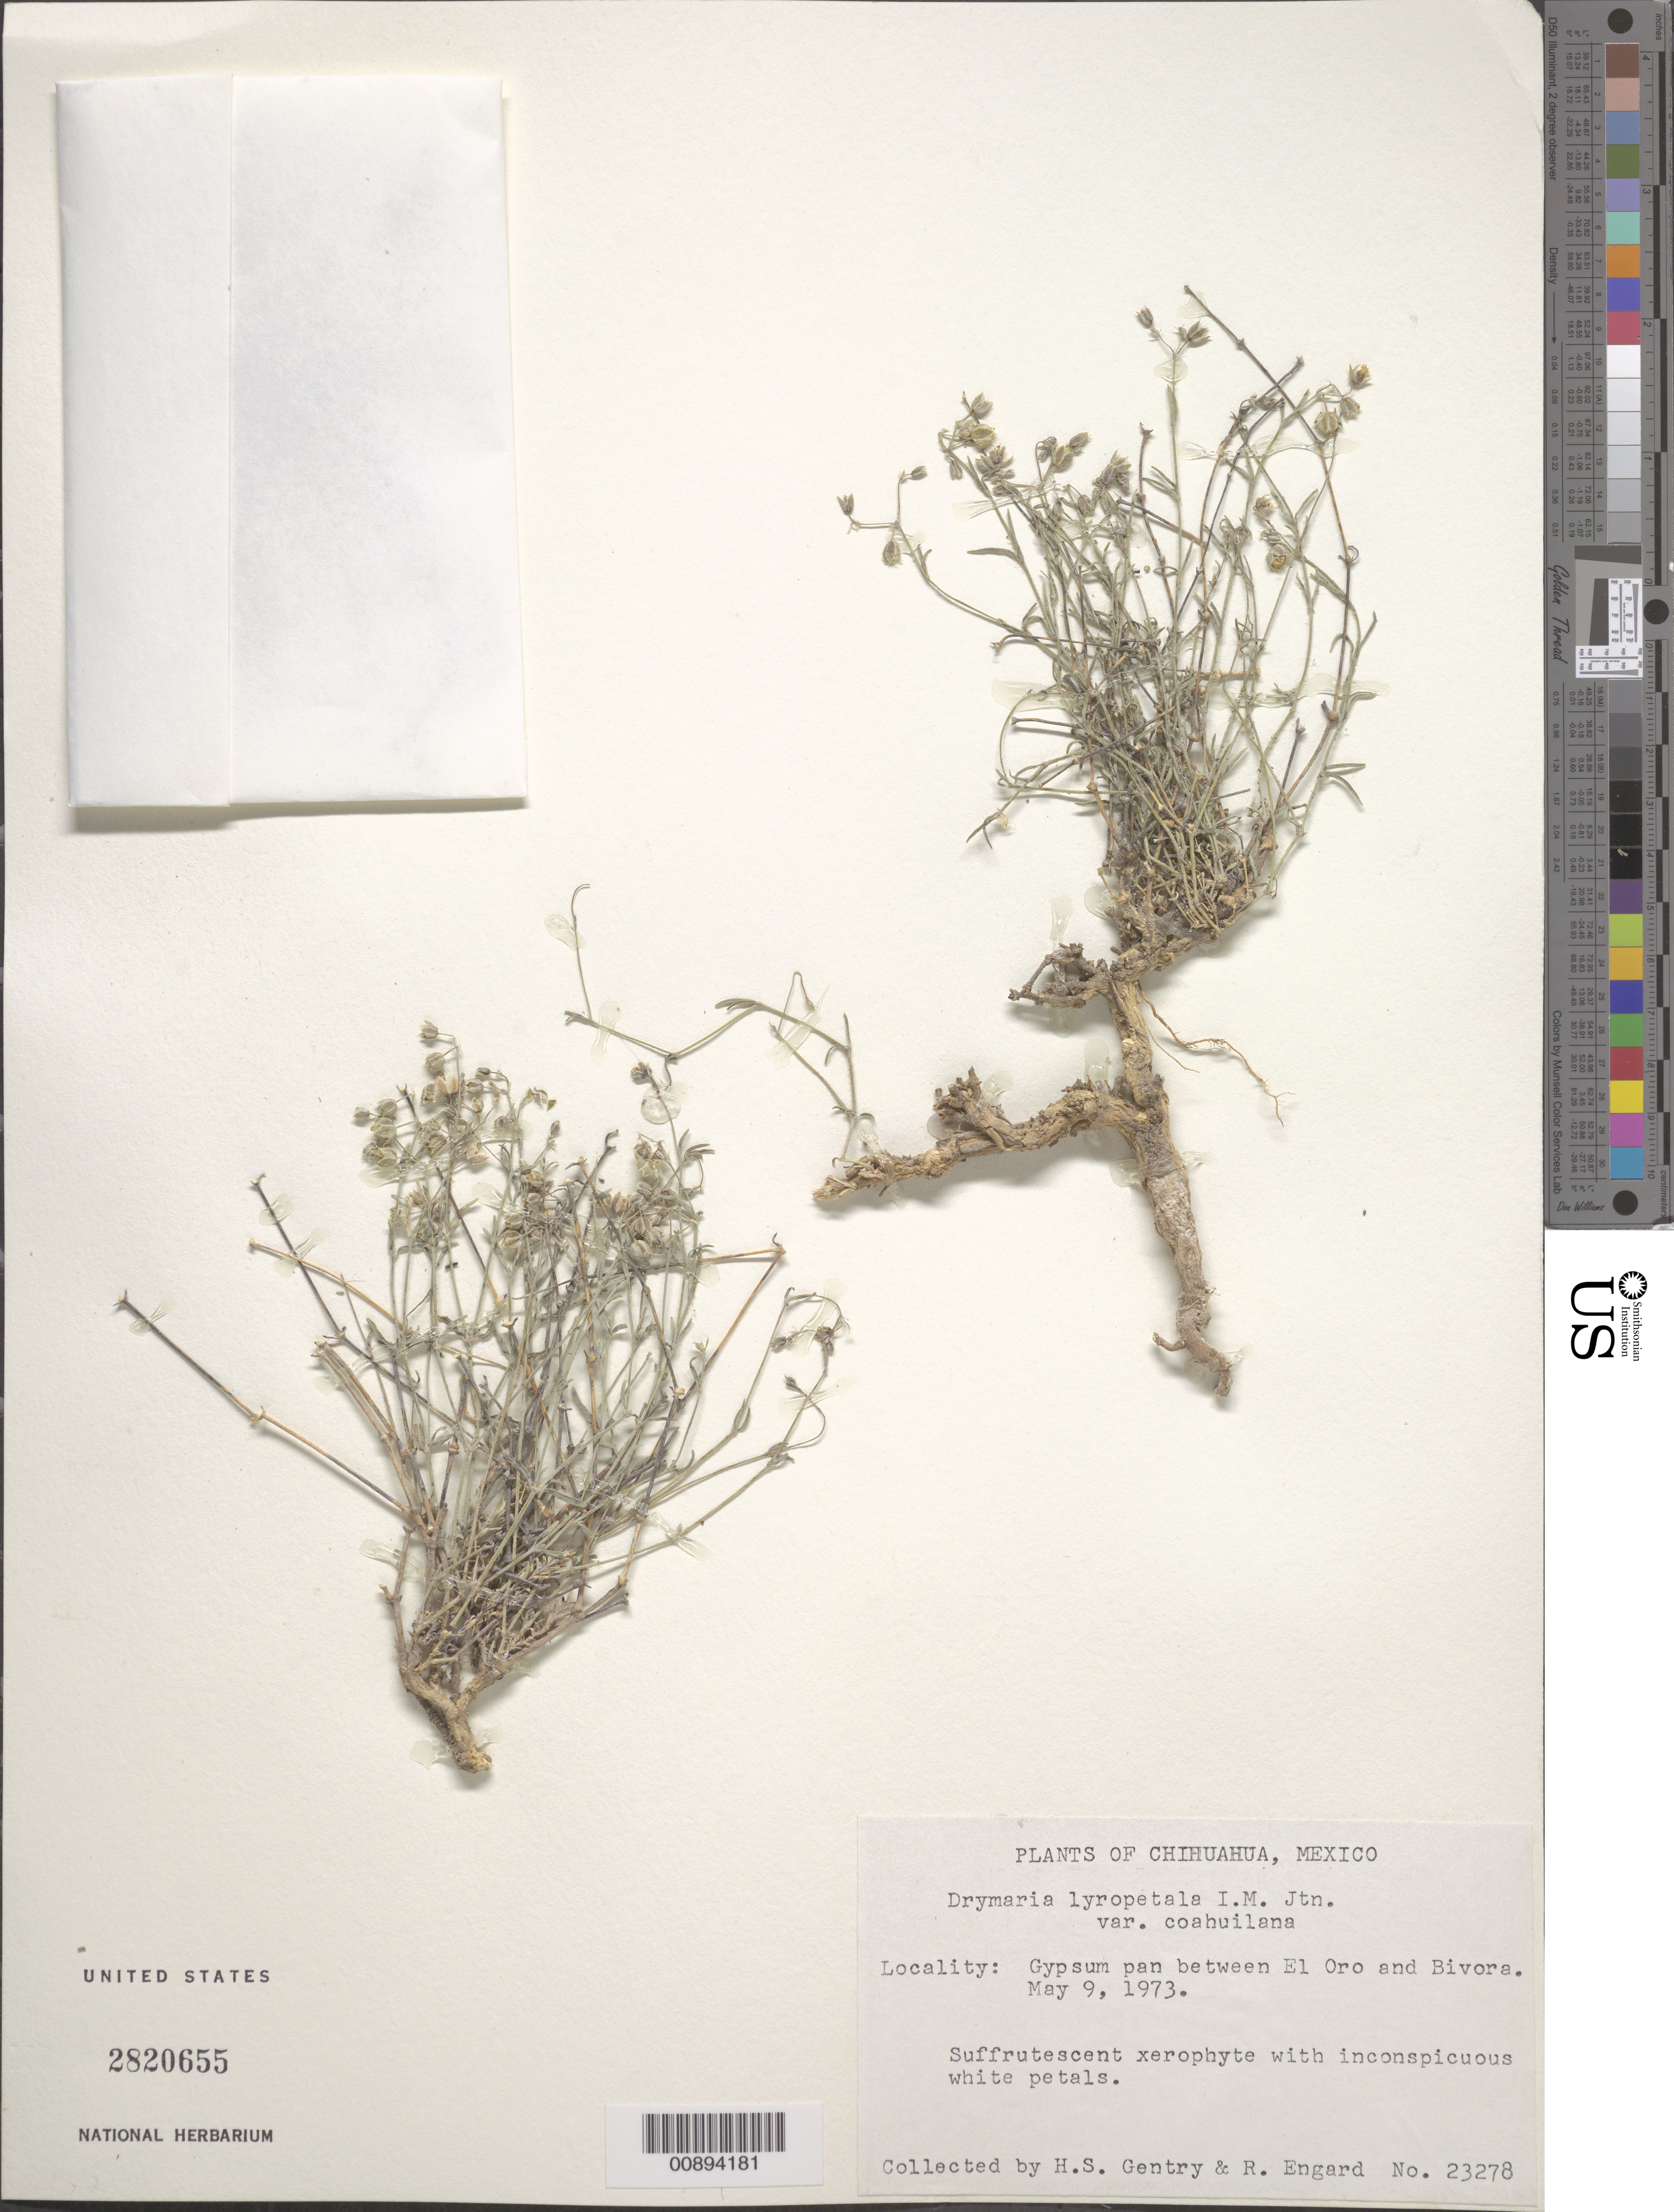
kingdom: Plantae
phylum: Tracheophyta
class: Magnoliopsida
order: Caryophyllales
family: Caryophyllaceae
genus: Drymaria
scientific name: Drymaria lyropetala var. coahuilana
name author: I.M. Johnst.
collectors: H. S. Gentry & R. Engard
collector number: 23278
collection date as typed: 09 May 1973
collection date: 1973-05-09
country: Mexico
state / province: Chihuahua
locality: Between El Oro and Bivora.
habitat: Gypsum pan.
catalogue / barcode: US 2820655